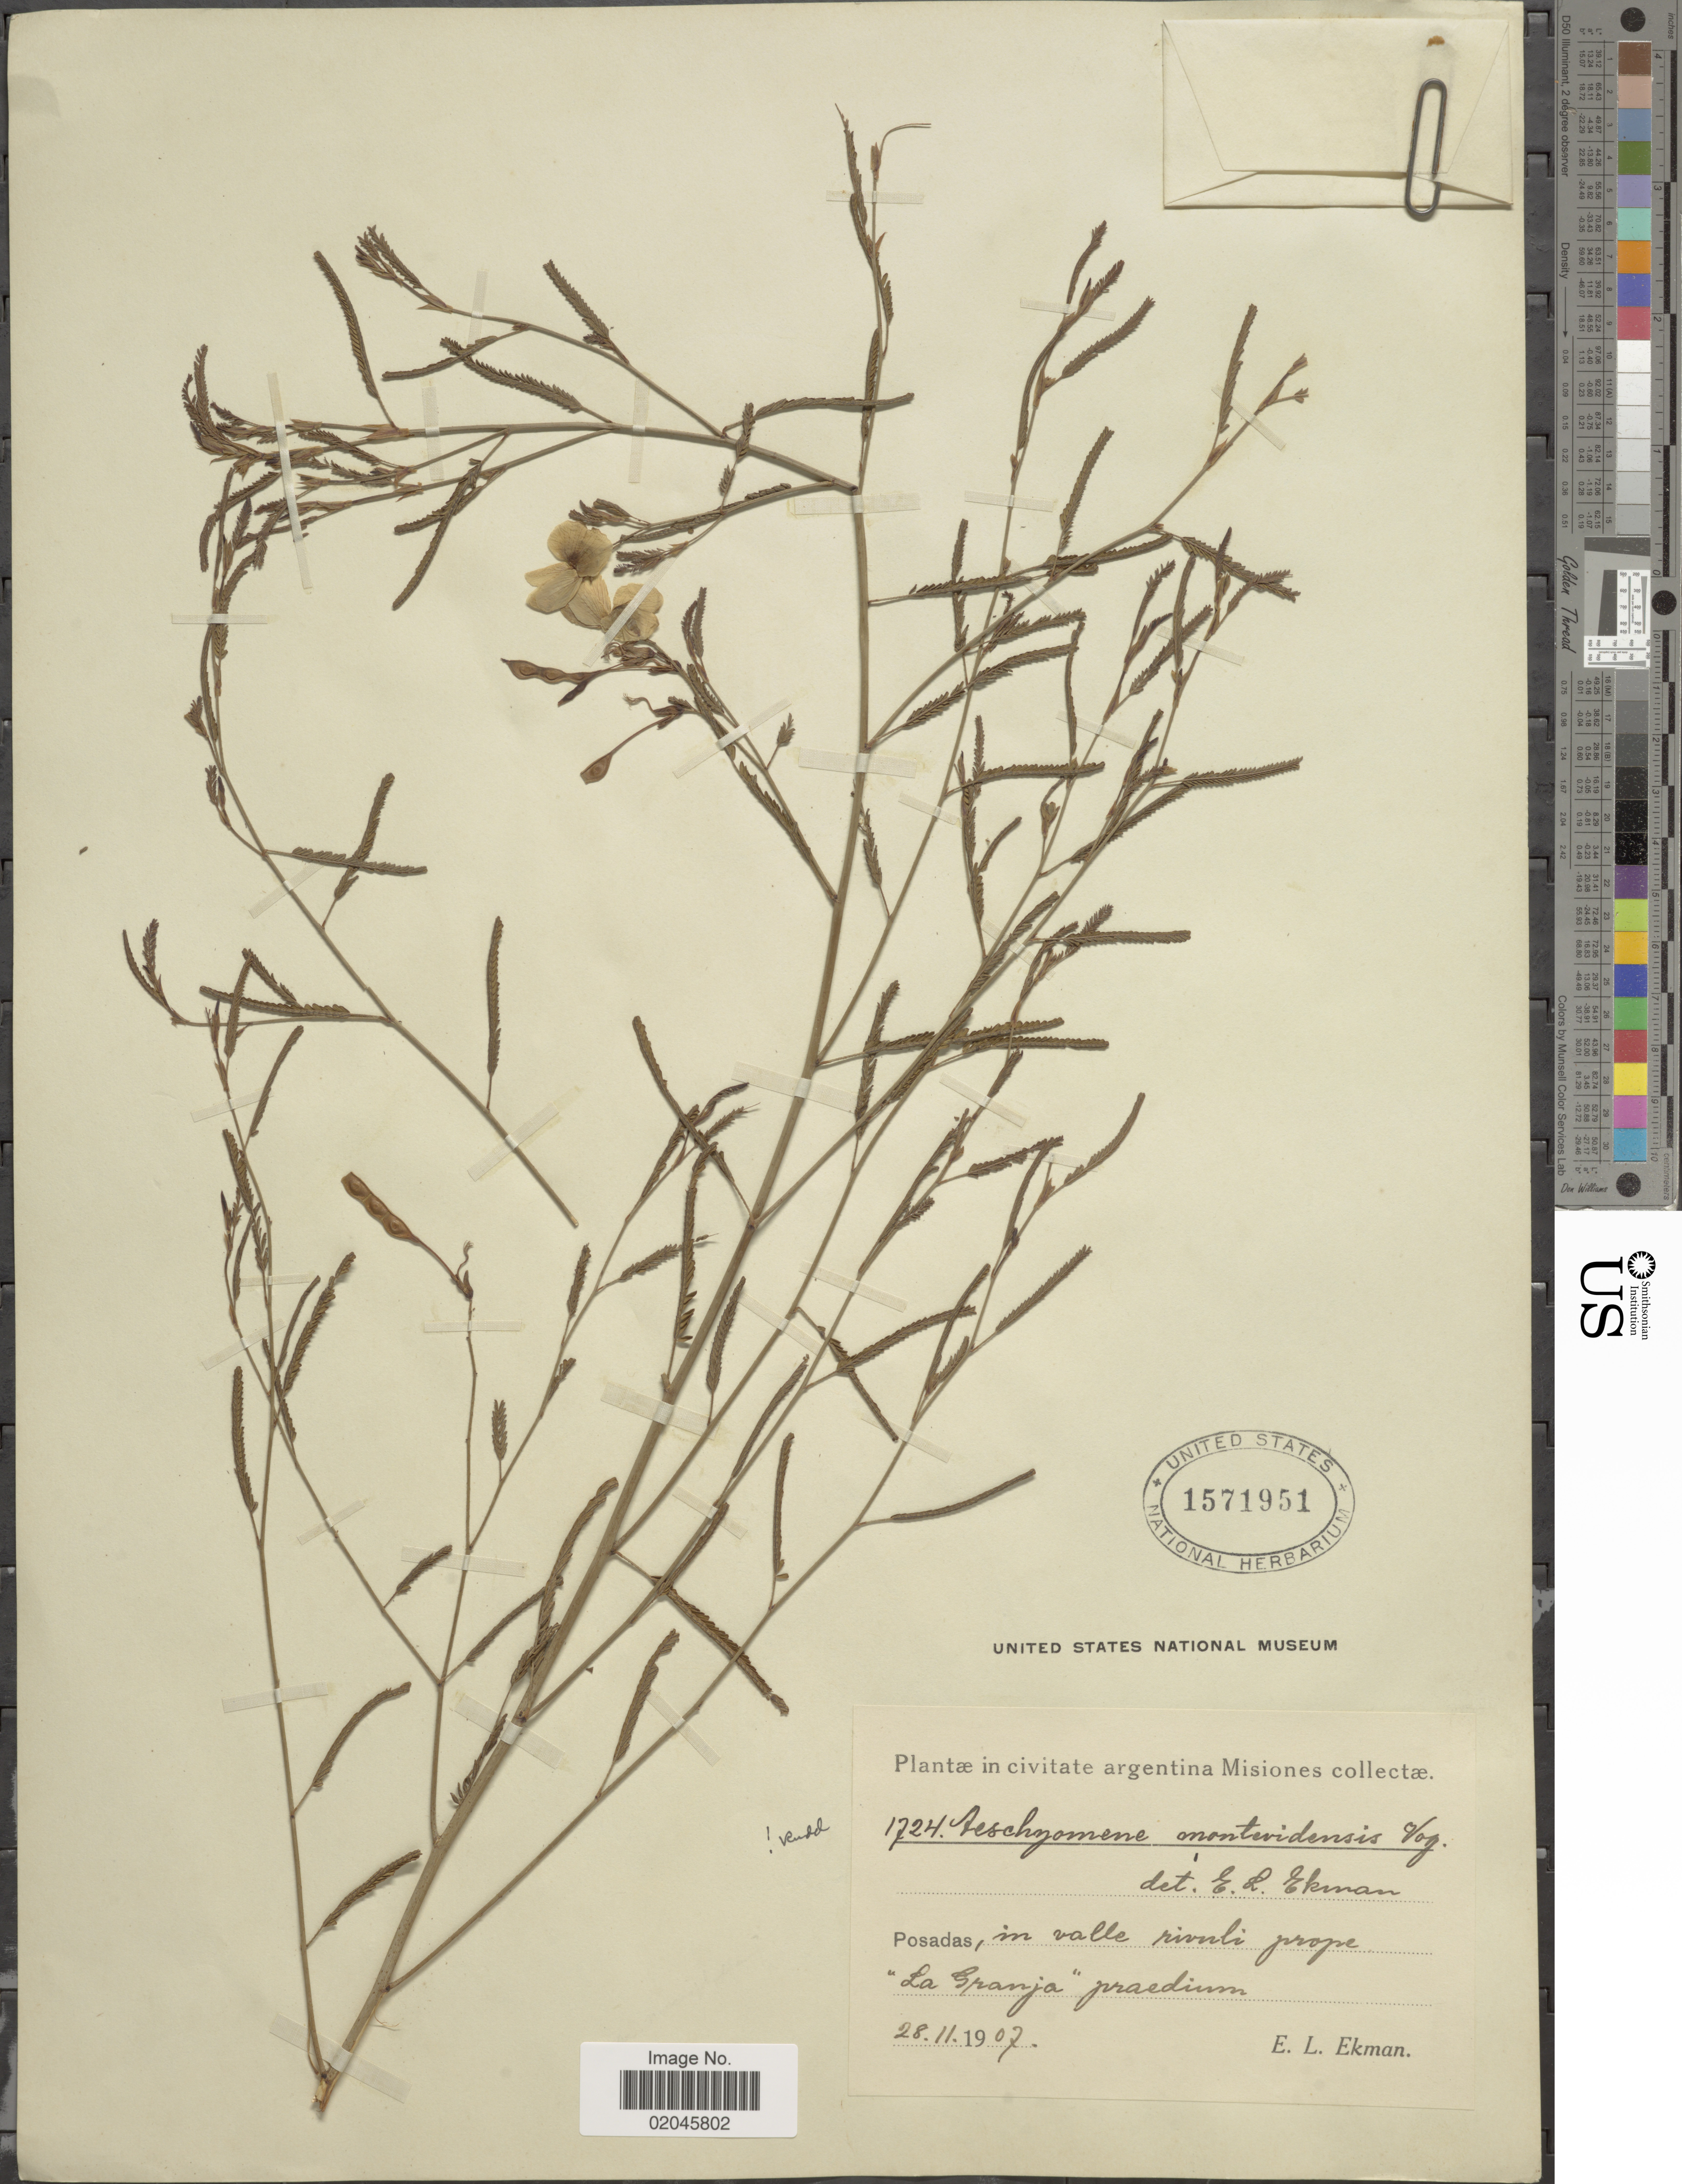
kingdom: Plantae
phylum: Tracheophyta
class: Magnoliopsida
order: Fabales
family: Fabaceae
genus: Aeschynomene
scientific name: Aeschynomene montevidensis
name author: Vogel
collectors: E. L. Ekman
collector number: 1724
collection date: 1907-11-28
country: Argentina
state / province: Misiones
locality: Posadas, in valle rivuli prope "La Granja"prasdium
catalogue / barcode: US 1571951